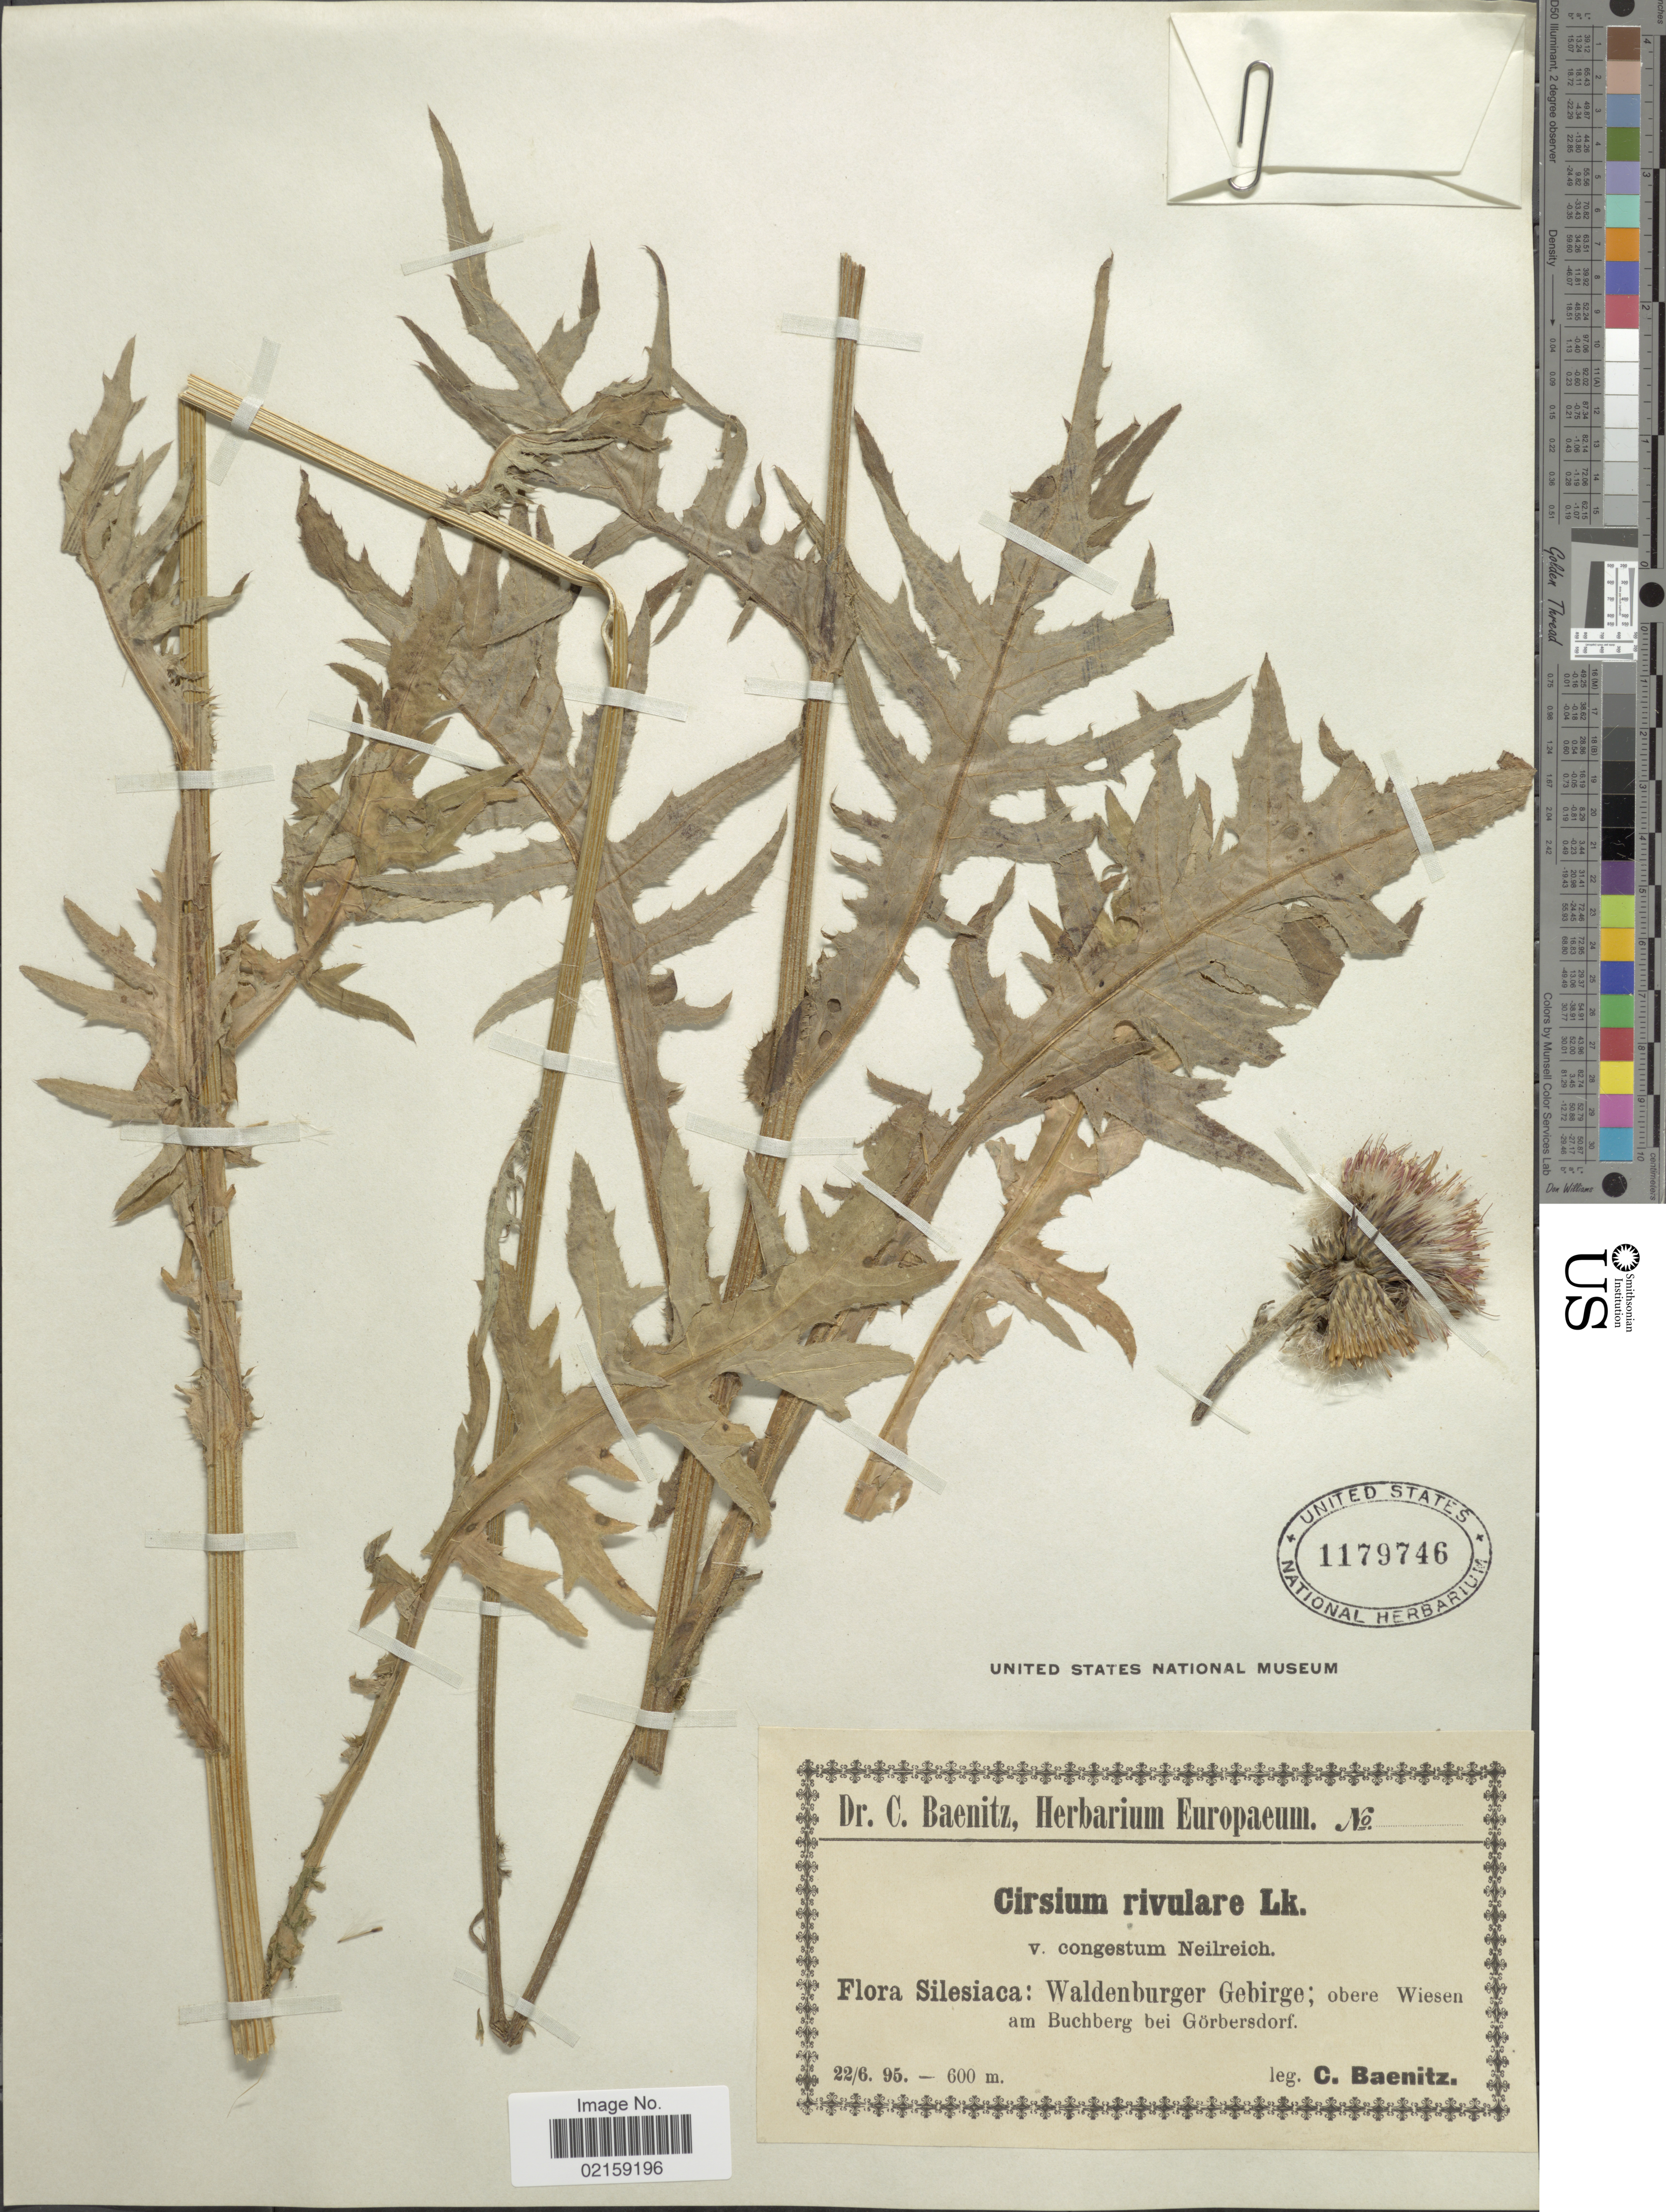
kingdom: Plantae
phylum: Tracheophyta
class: Magnoliopsida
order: Asterales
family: Asteraceae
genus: Cirsium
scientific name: Cirsium rivulare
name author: (Jacq.) All.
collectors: C. G. Baenitz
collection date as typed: Transcribed d/m/y: 22/6/95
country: Poland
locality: Waldenburger Gebirge; obere Wiesen am Buchberg bei Gorbersdorf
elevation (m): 600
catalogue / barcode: US 1179746